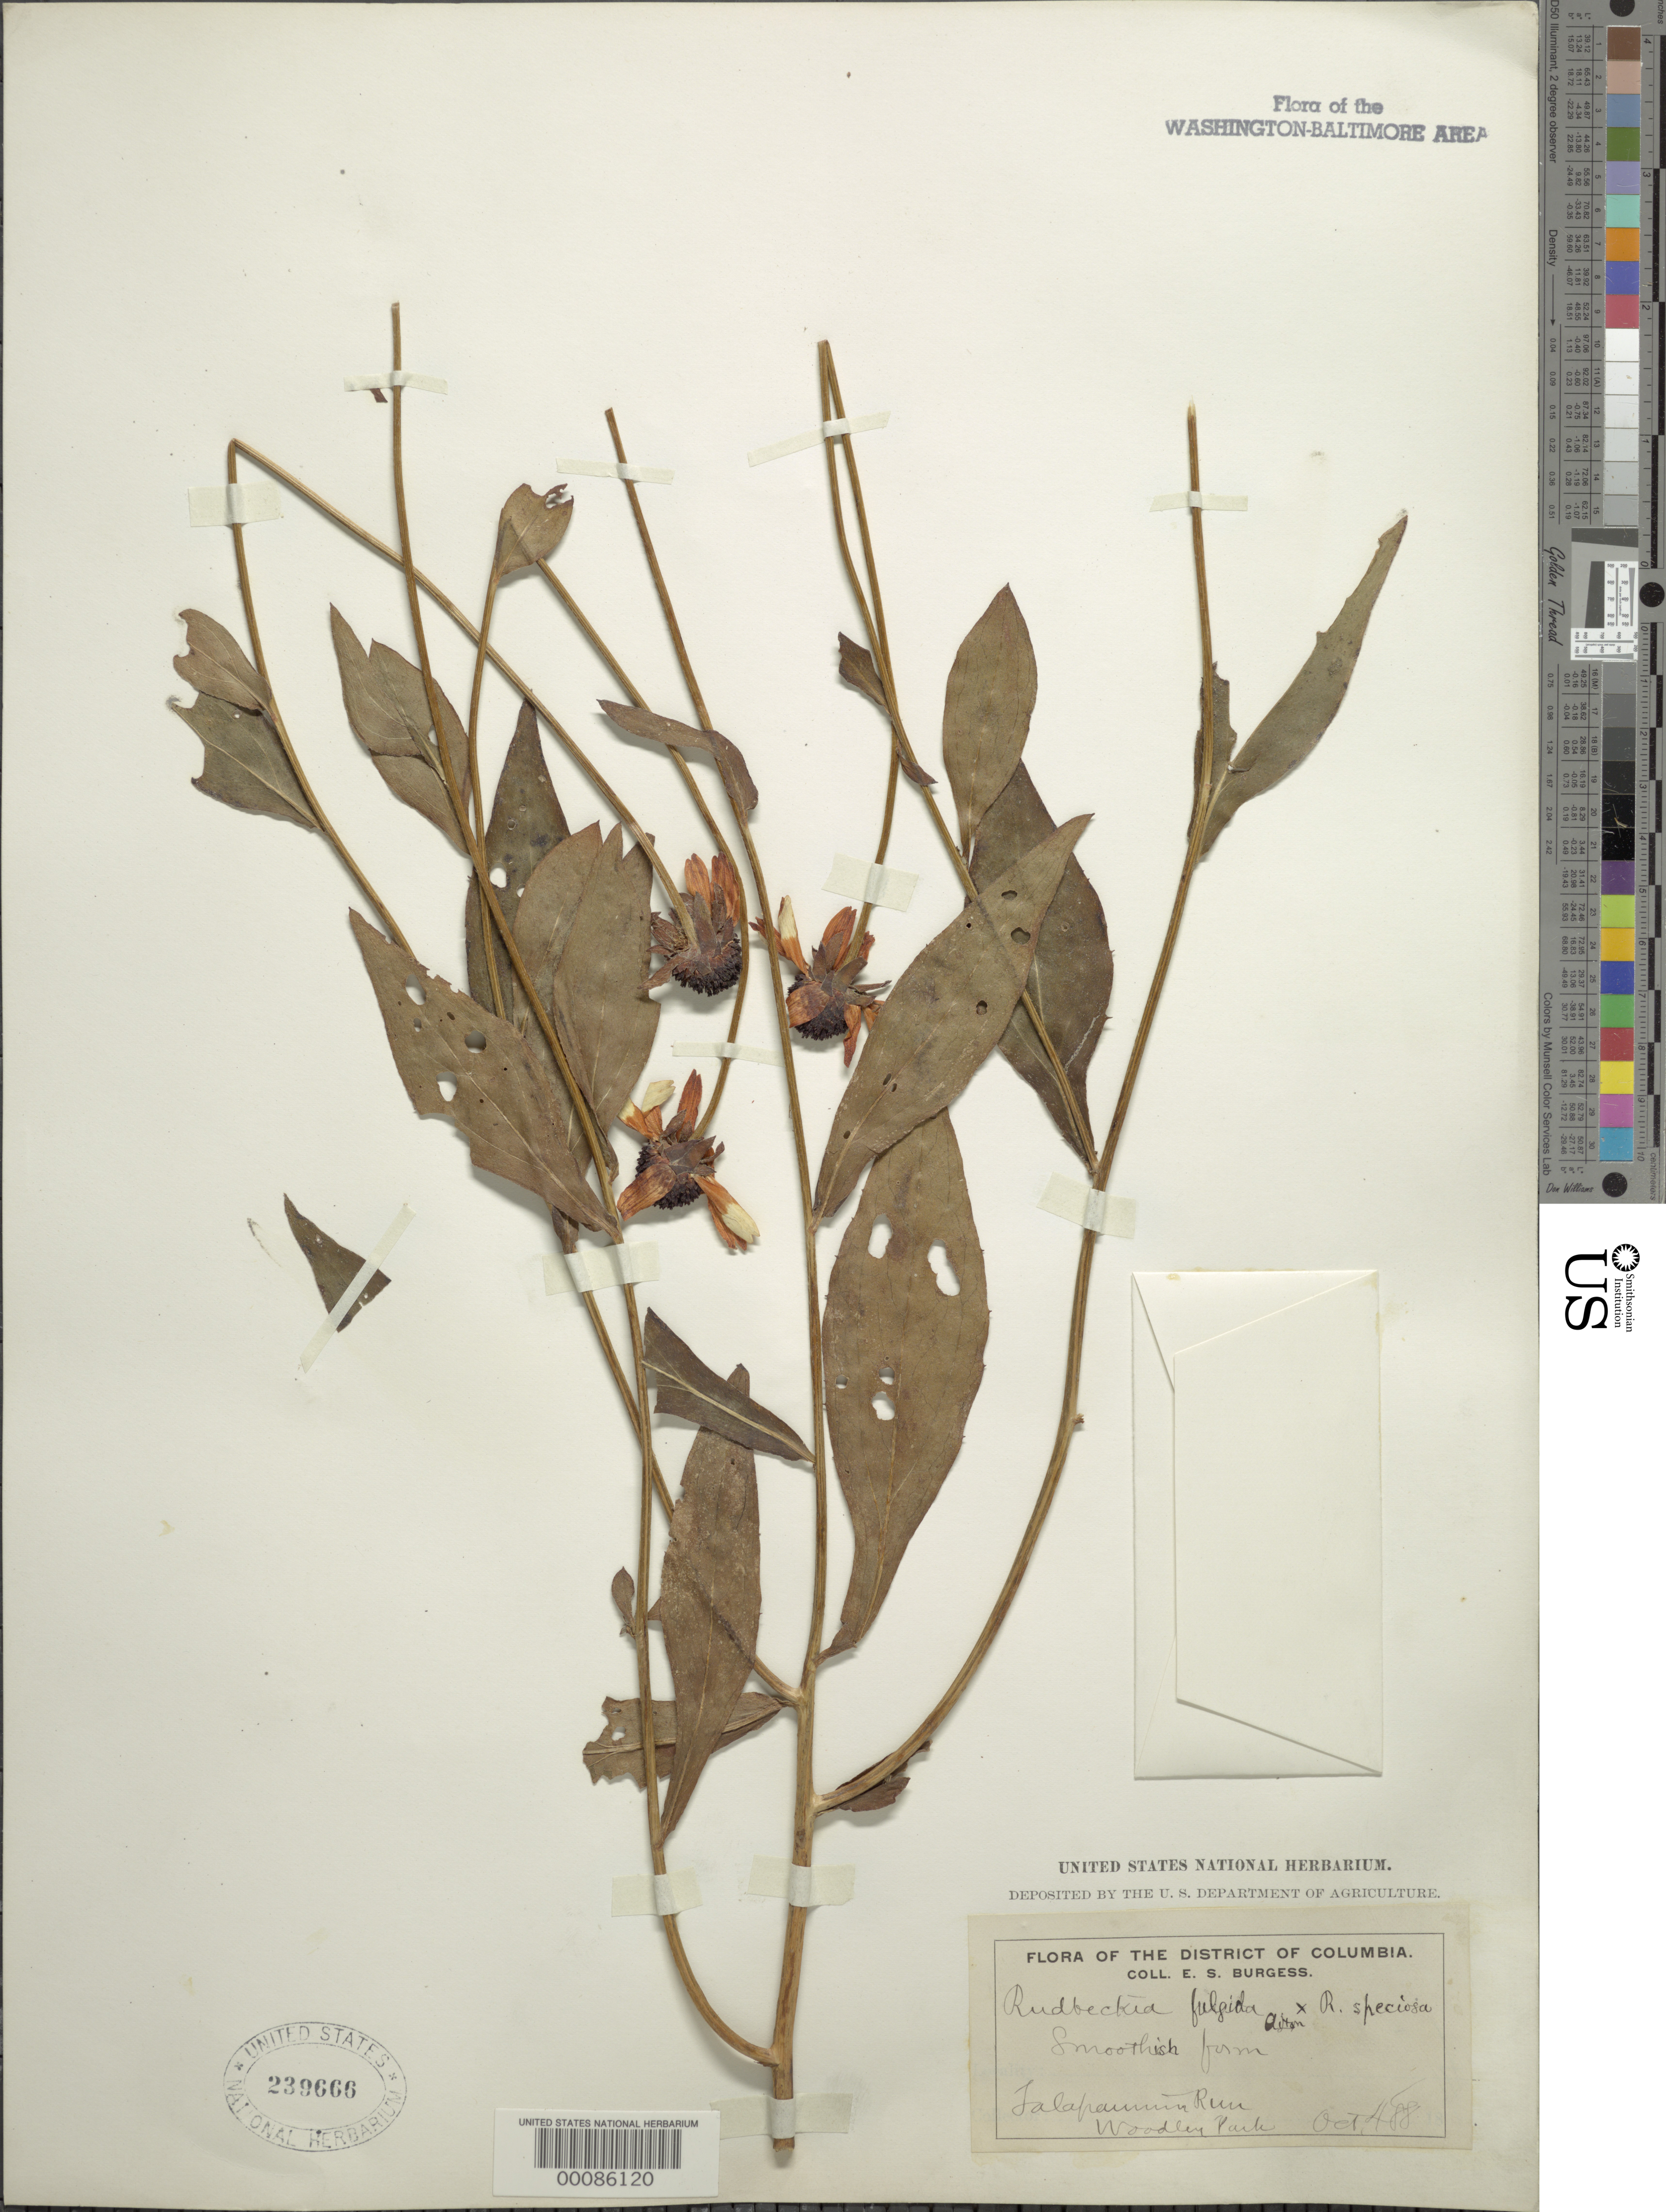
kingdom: Plantae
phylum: Tracheophyta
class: Magnoliopsida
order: Asterales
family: Asteraceae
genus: Rudbeckia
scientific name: Rudbeckia fulgida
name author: Aiton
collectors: E. Burgess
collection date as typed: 04 Oct 1888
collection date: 1888-10-04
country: United States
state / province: District of Columbia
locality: Woodley Park Talapaunin Run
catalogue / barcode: US 239666